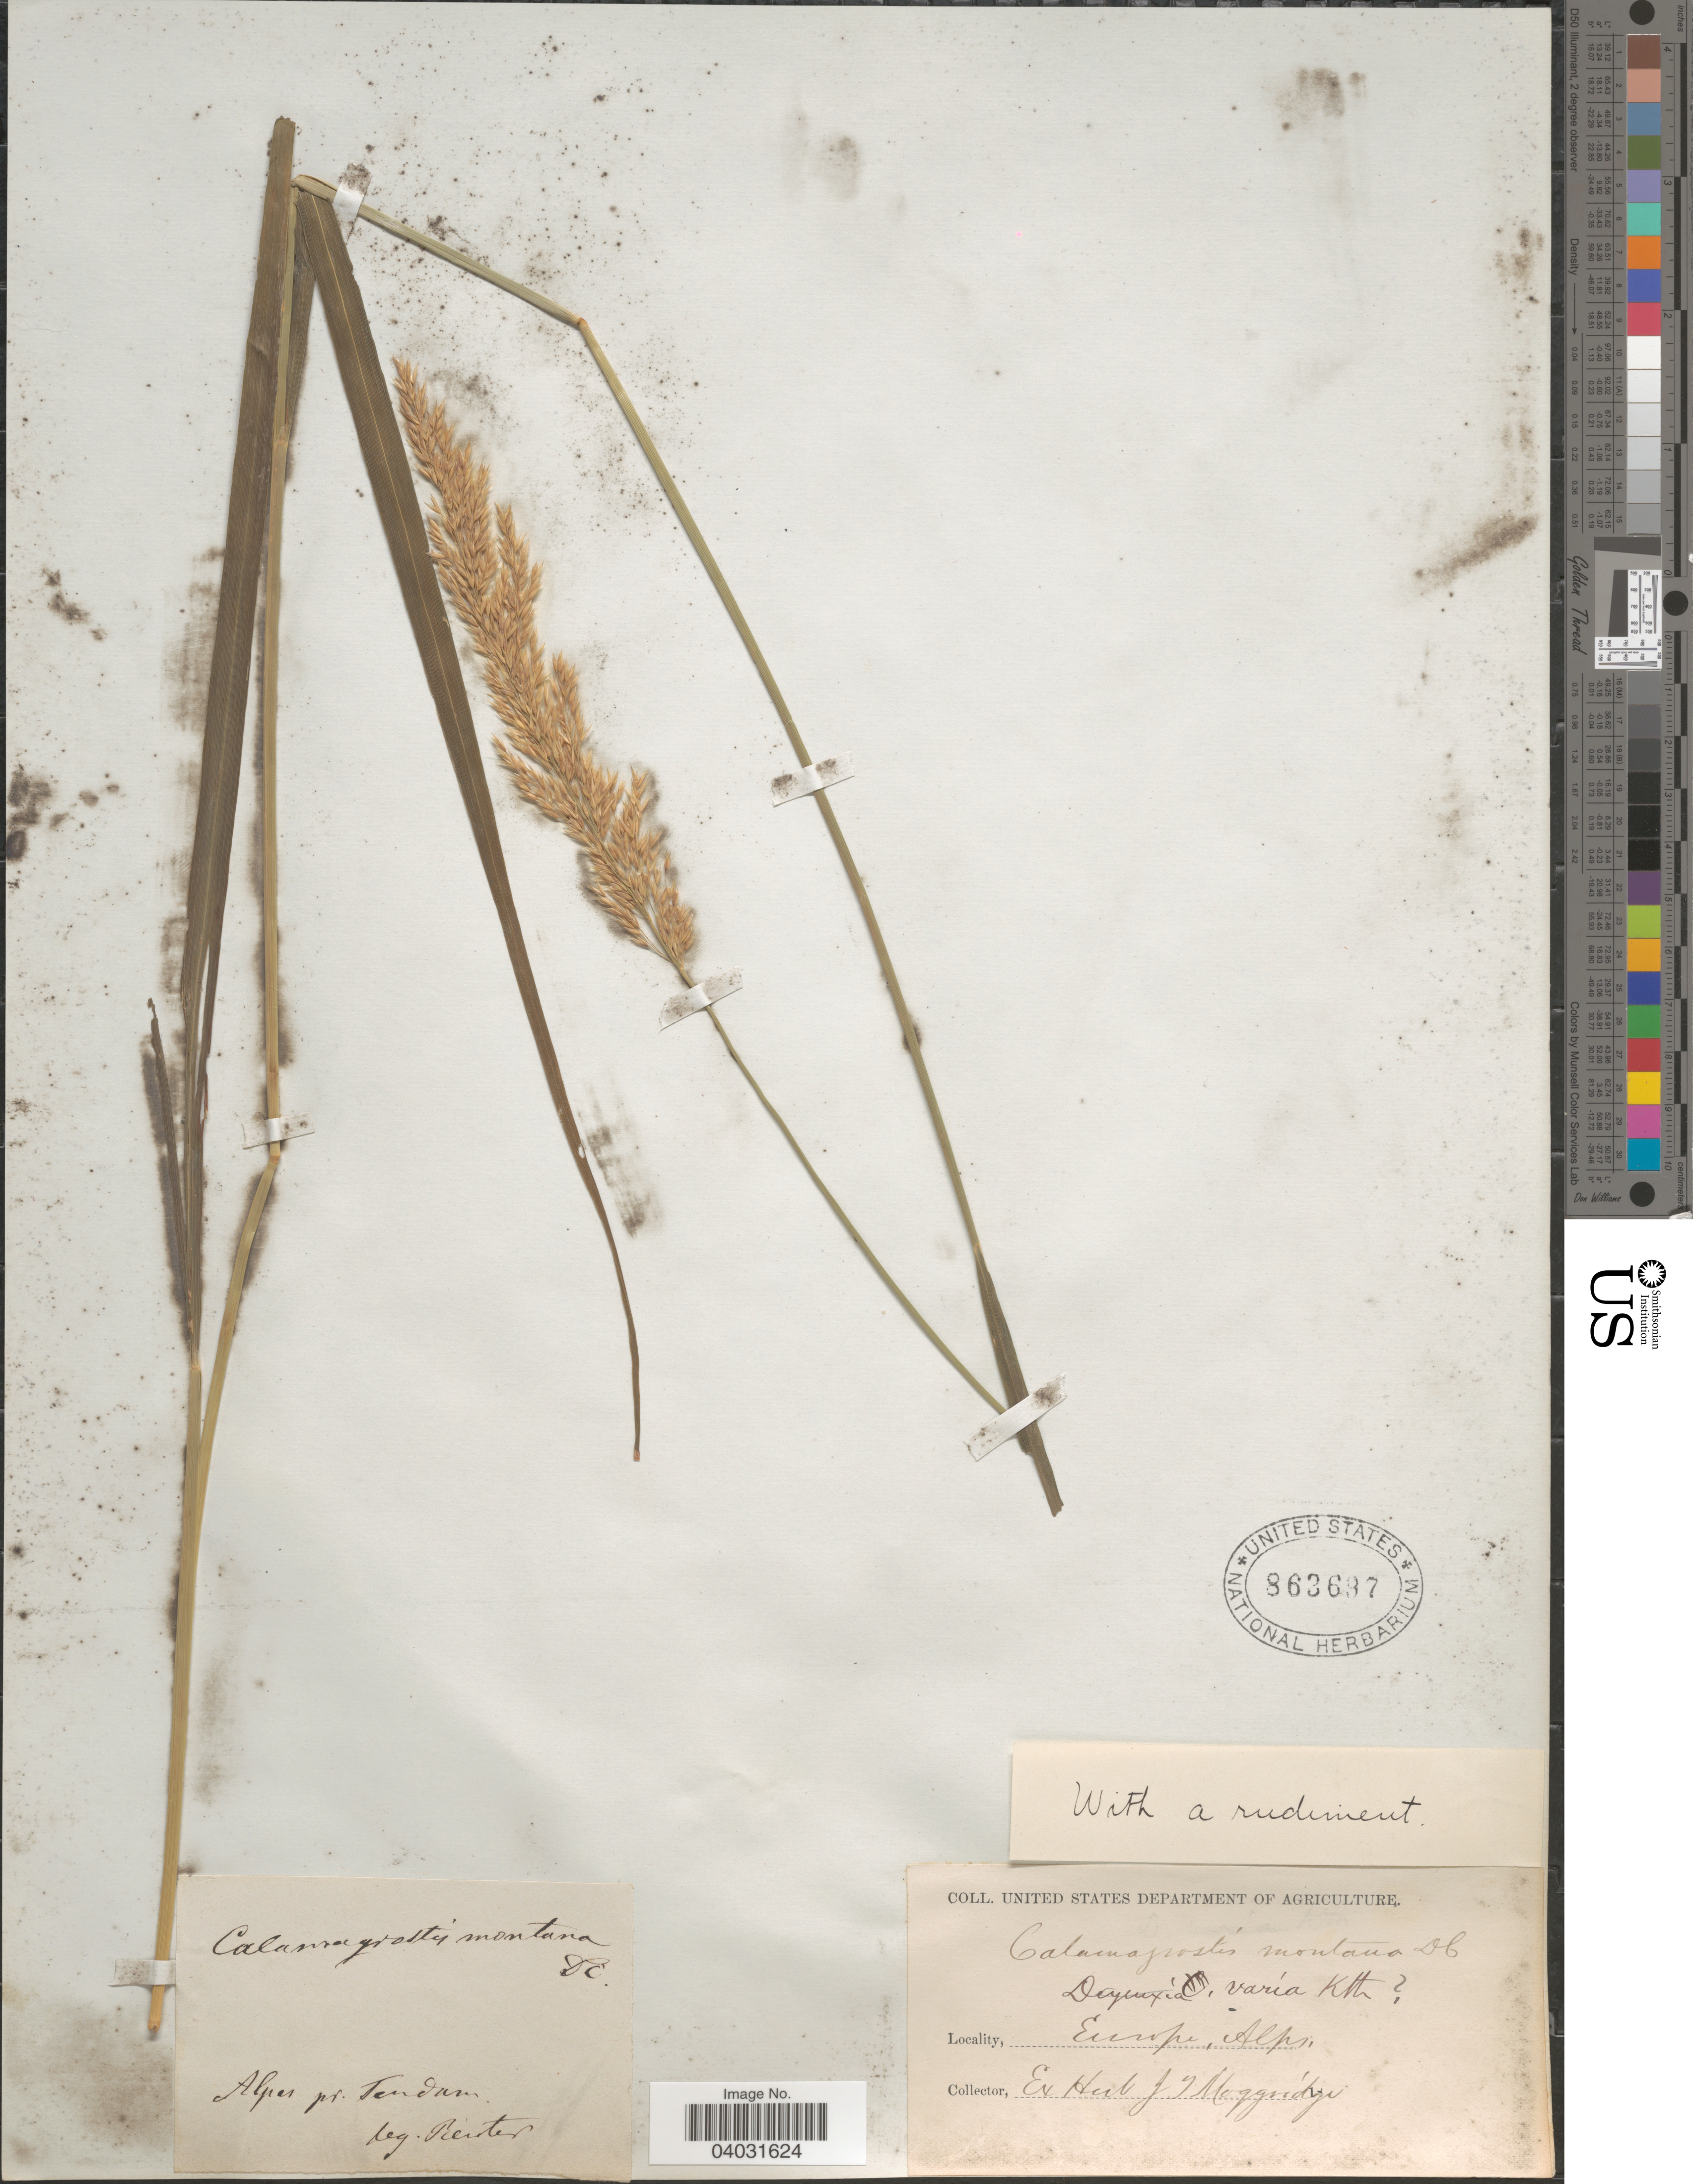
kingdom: Plantae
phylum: Tracheophyta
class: Liliopsida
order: Poales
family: Poaceae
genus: Calamagrostis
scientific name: Calamagrostis varia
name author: Host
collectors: -. Reuter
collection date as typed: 18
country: France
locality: Alpes pr. Tendam. Europe. Alps.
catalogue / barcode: US 863697